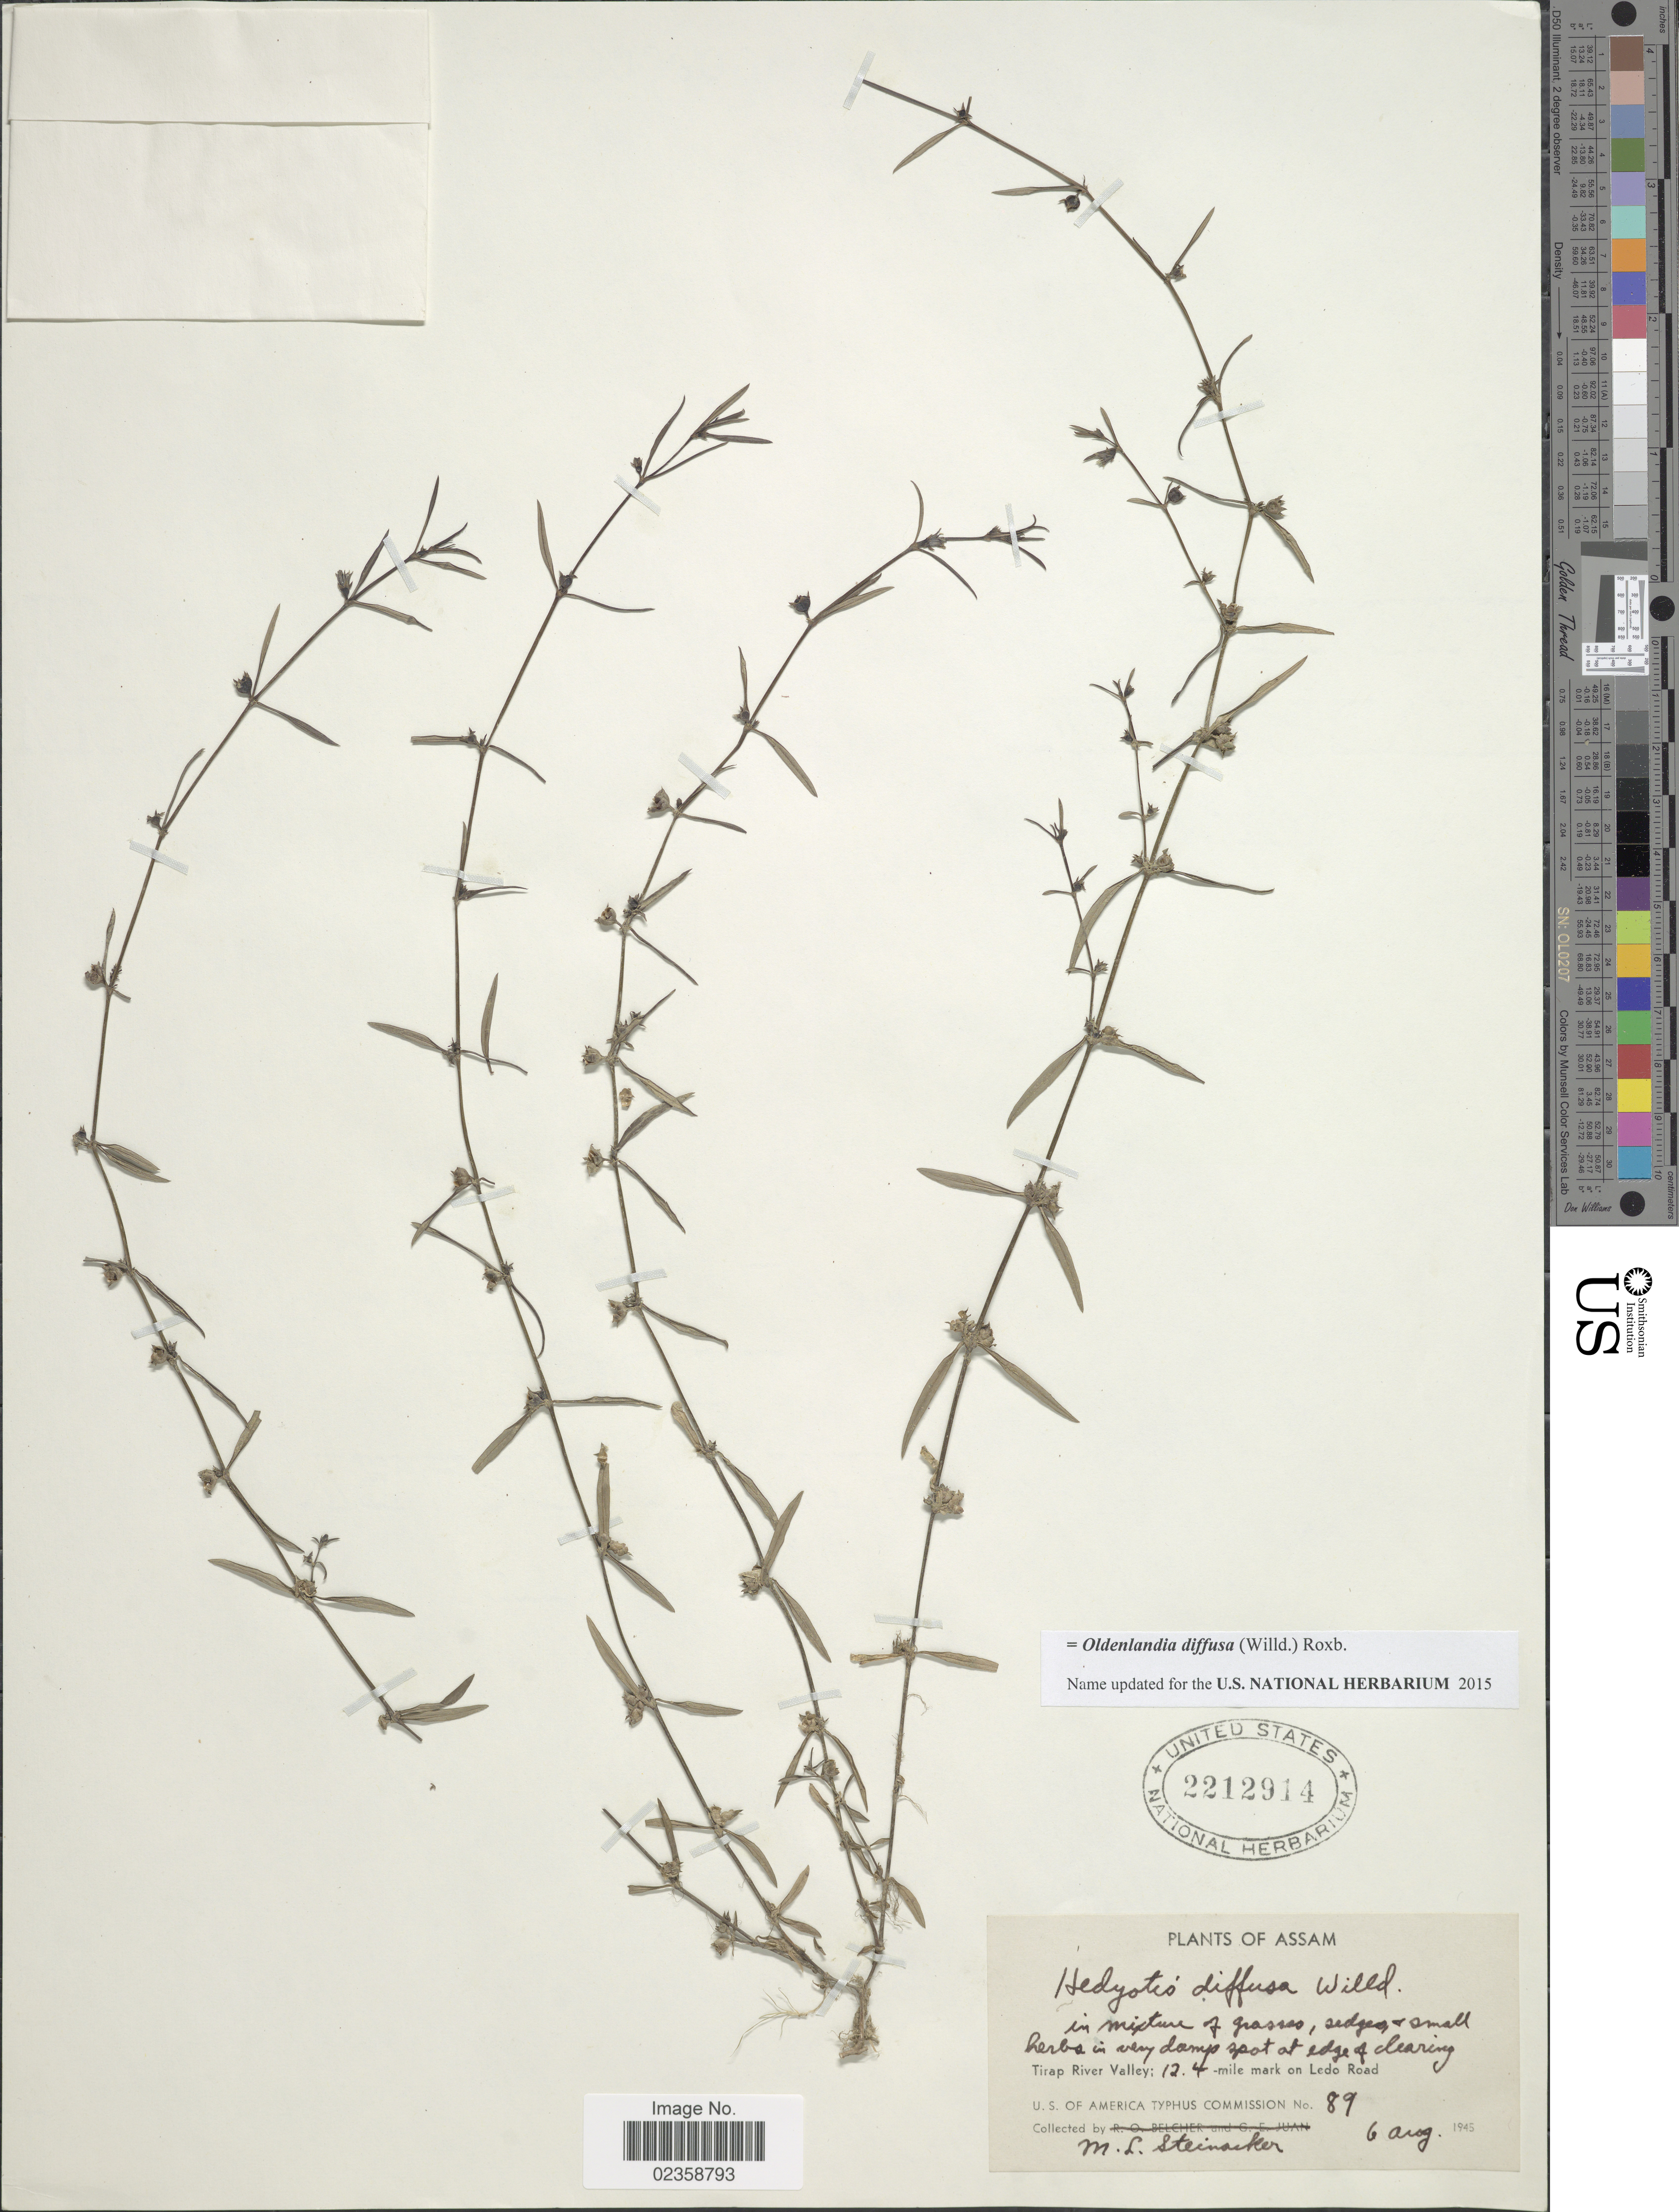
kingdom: Plantae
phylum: Tracheophyta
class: Magnoliopsida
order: Gentianales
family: Rubiaceae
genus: Oldenlandia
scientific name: Oldenlandia diffusa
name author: (Willd.) Roxb.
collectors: M. Steinacker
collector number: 89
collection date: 1945-08-06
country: India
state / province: Assam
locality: Tirap River Valley; 12.4-mile mark on Ledo Road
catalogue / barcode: US 2212914